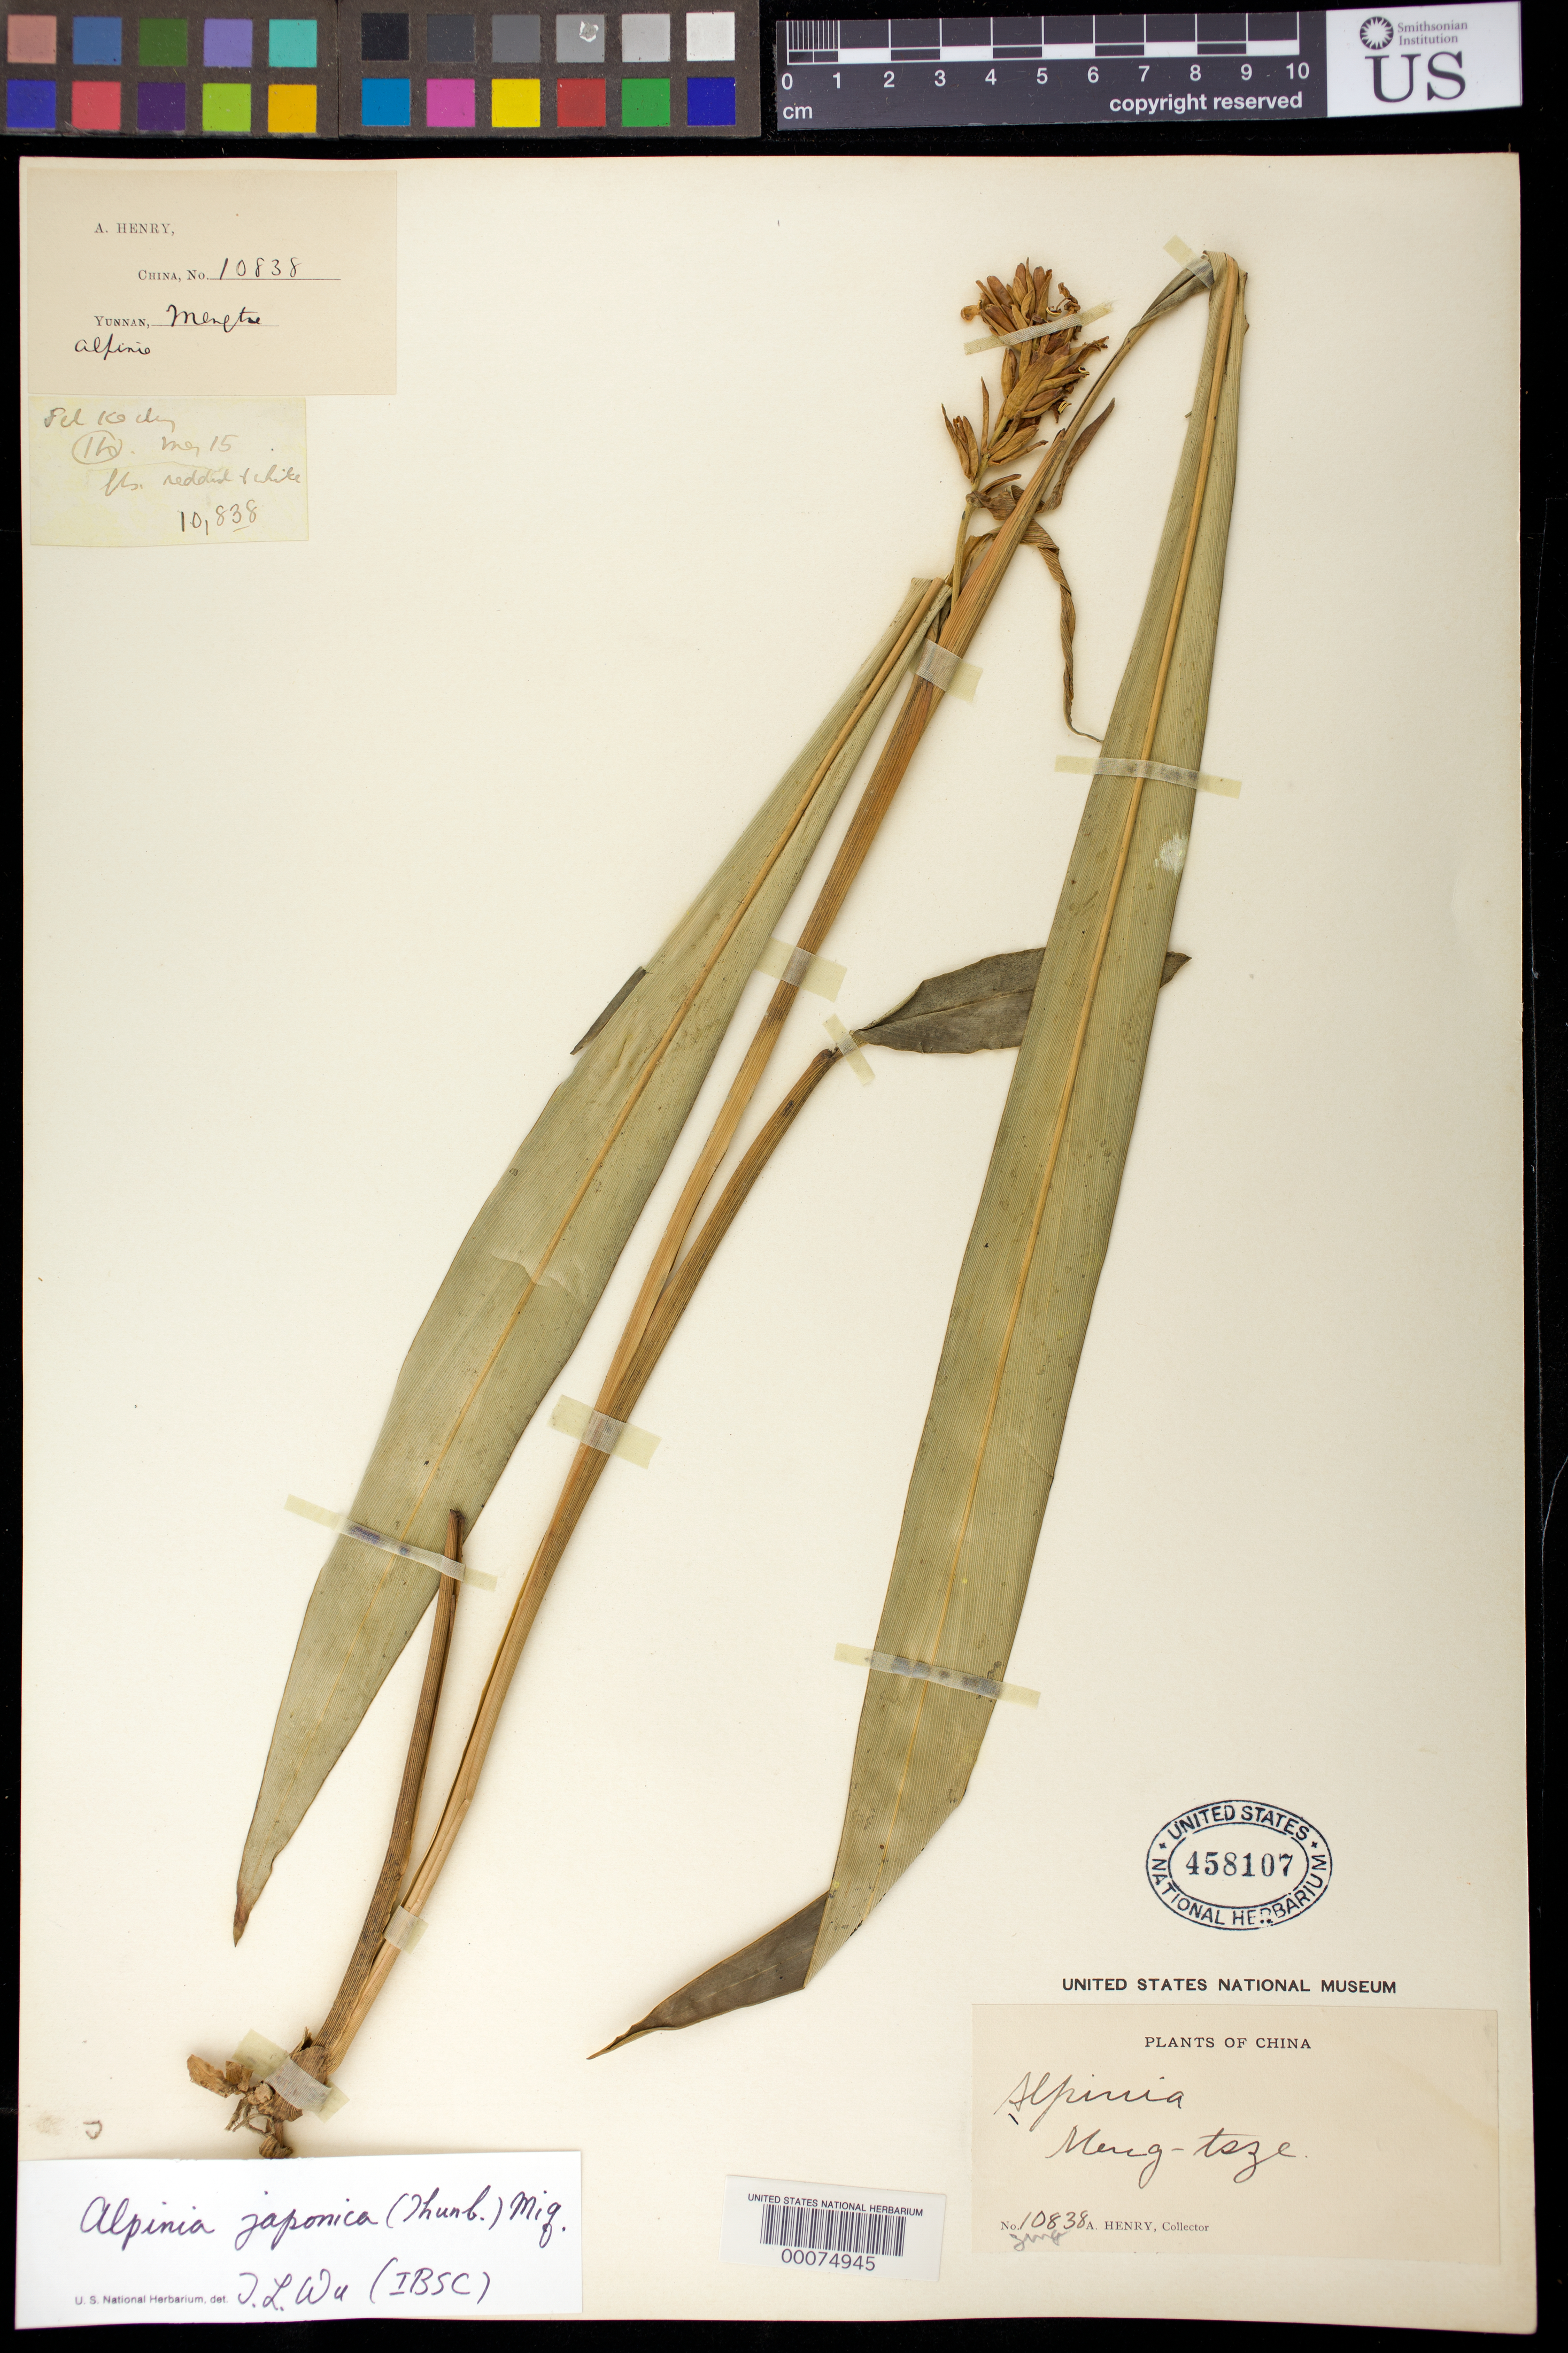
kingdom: Plantae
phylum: Tracheophyta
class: Liliopsida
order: Zingiberales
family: Zingiberaceae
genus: Alpinia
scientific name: Alpinia japonica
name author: (Thunb.) Miq.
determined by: Wu, Te-Ling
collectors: A. Henry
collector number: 10838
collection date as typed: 16 Feb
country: China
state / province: Yunnan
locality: Meng-tsze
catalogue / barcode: US 458107